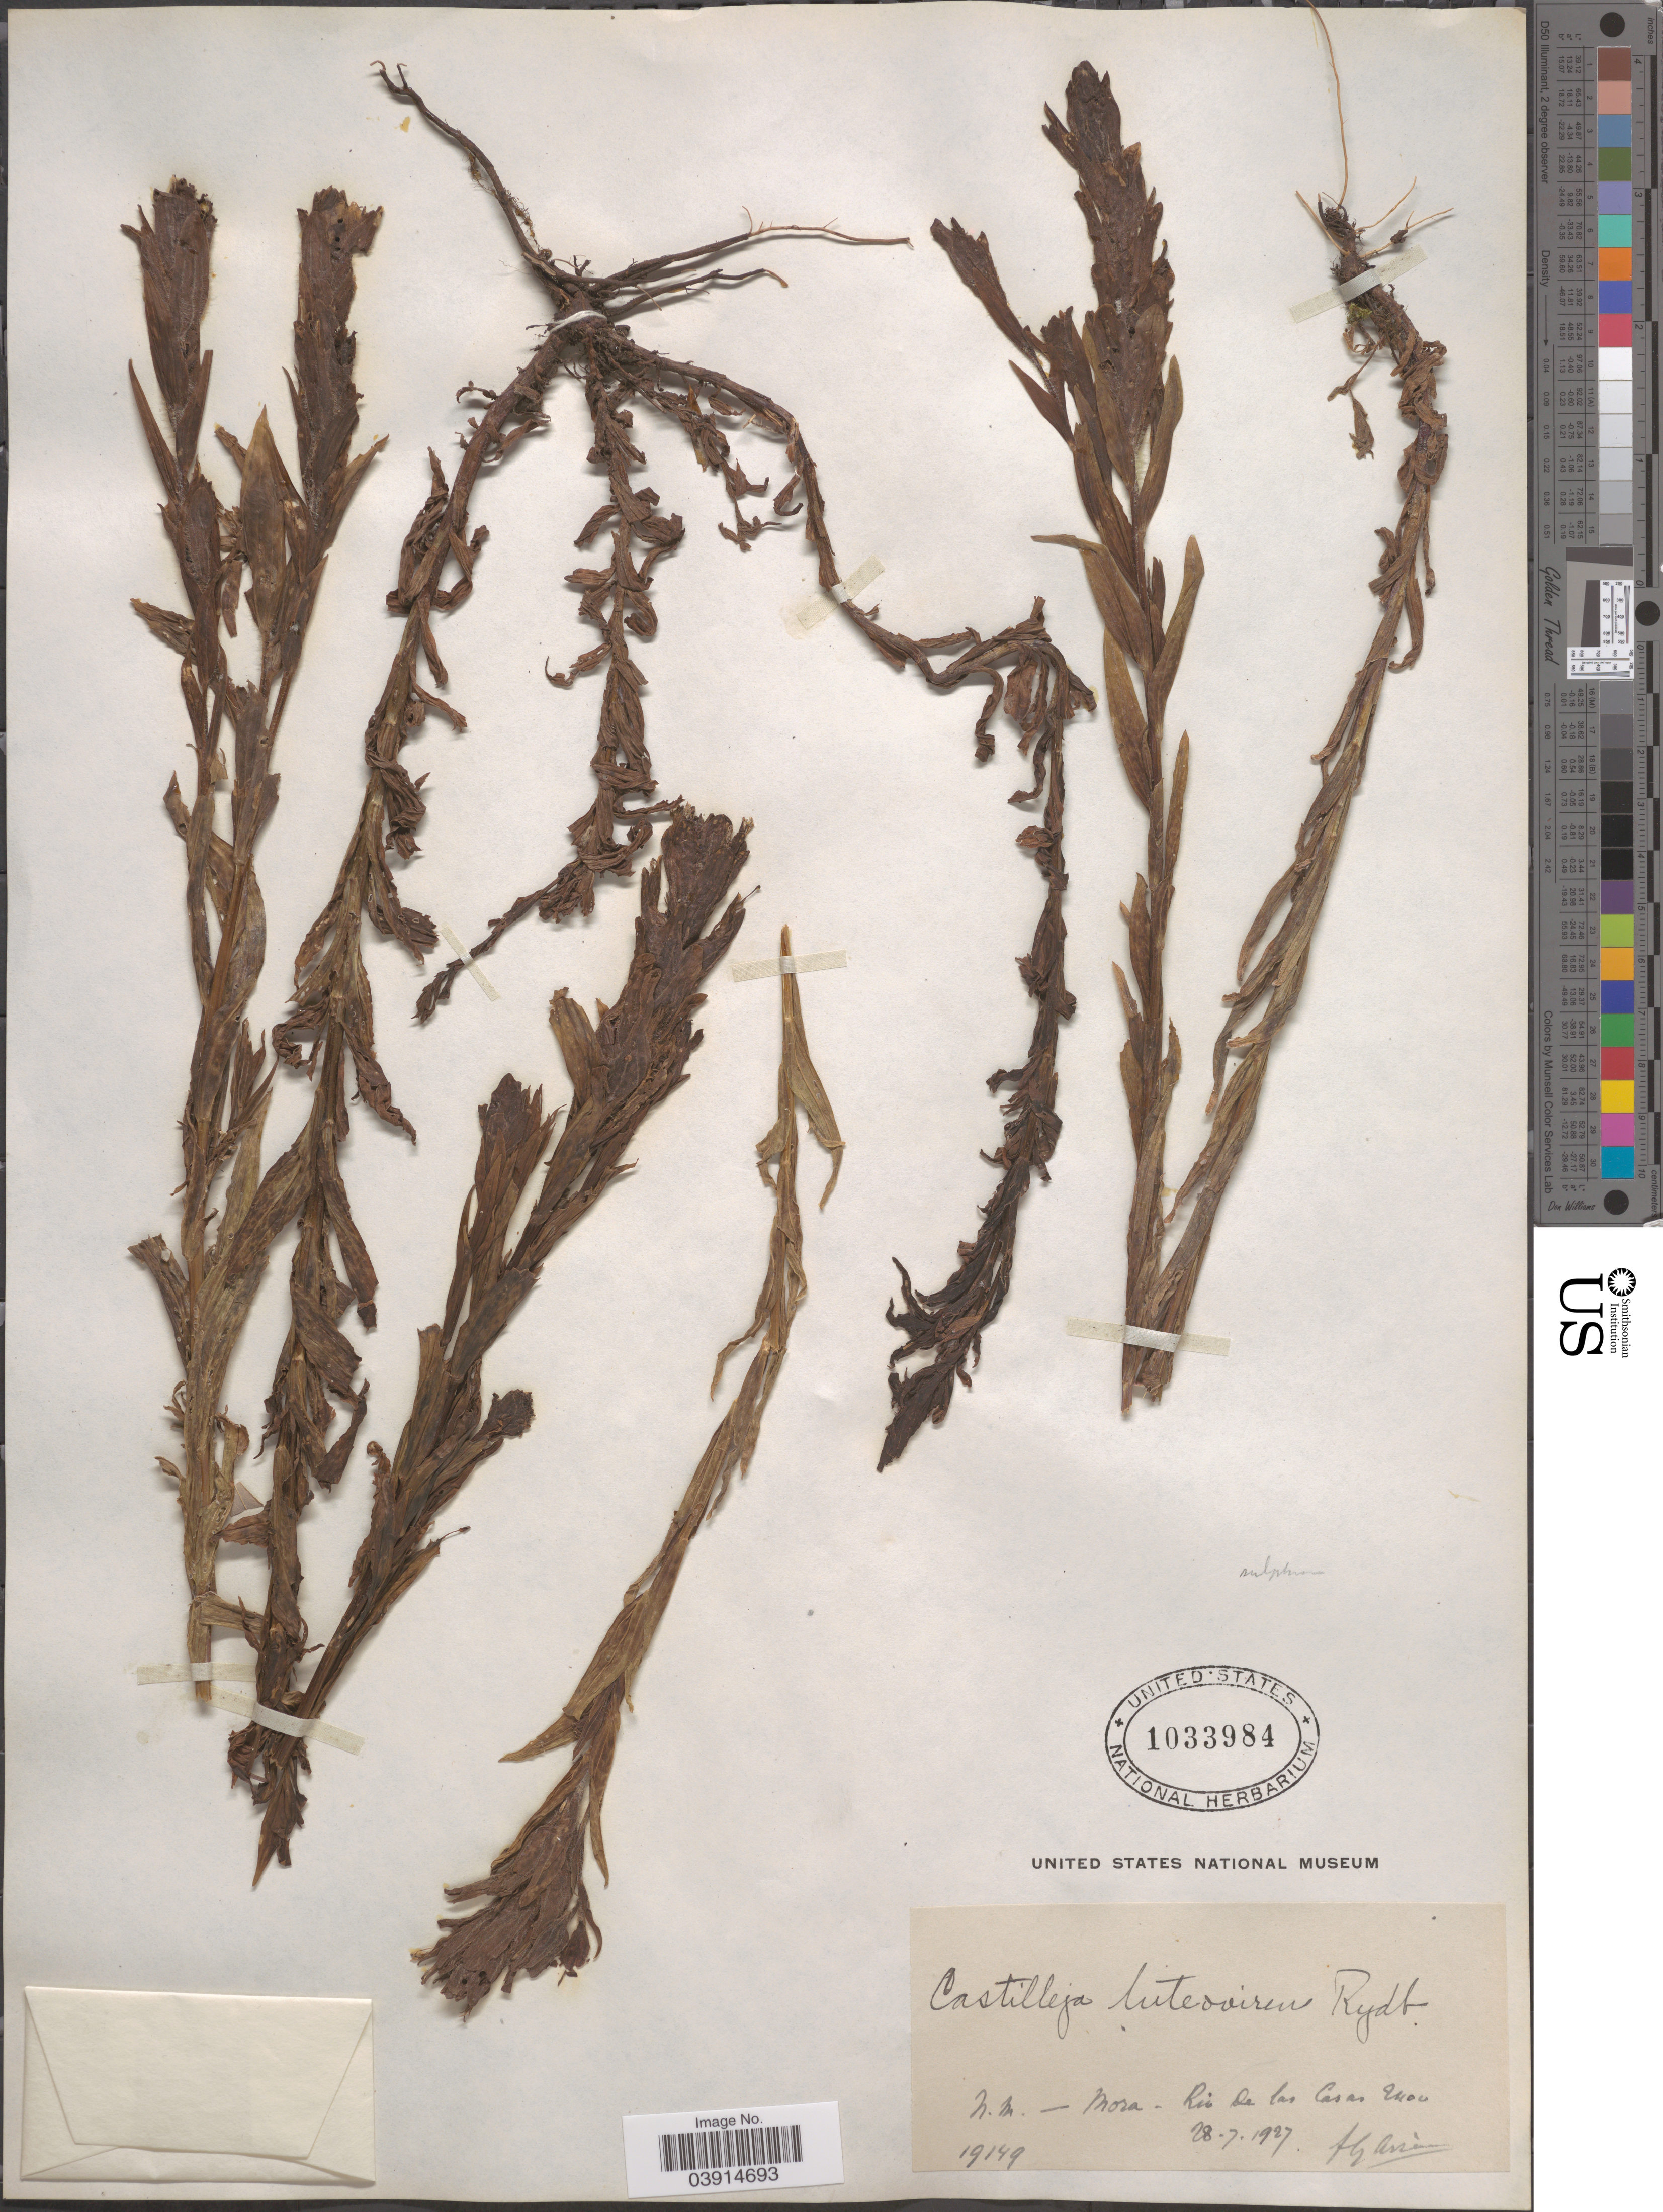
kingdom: Plantae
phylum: Tracheophyta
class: Magnoliopsida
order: Lamiales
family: Orobanchaceae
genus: Castilleja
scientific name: Castilleja sp.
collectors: F. Arsène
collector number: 19149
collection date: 1927-07-28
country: United States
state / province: New Mexico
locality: Mora. Rio de las Casas.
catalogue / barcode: US 1033984